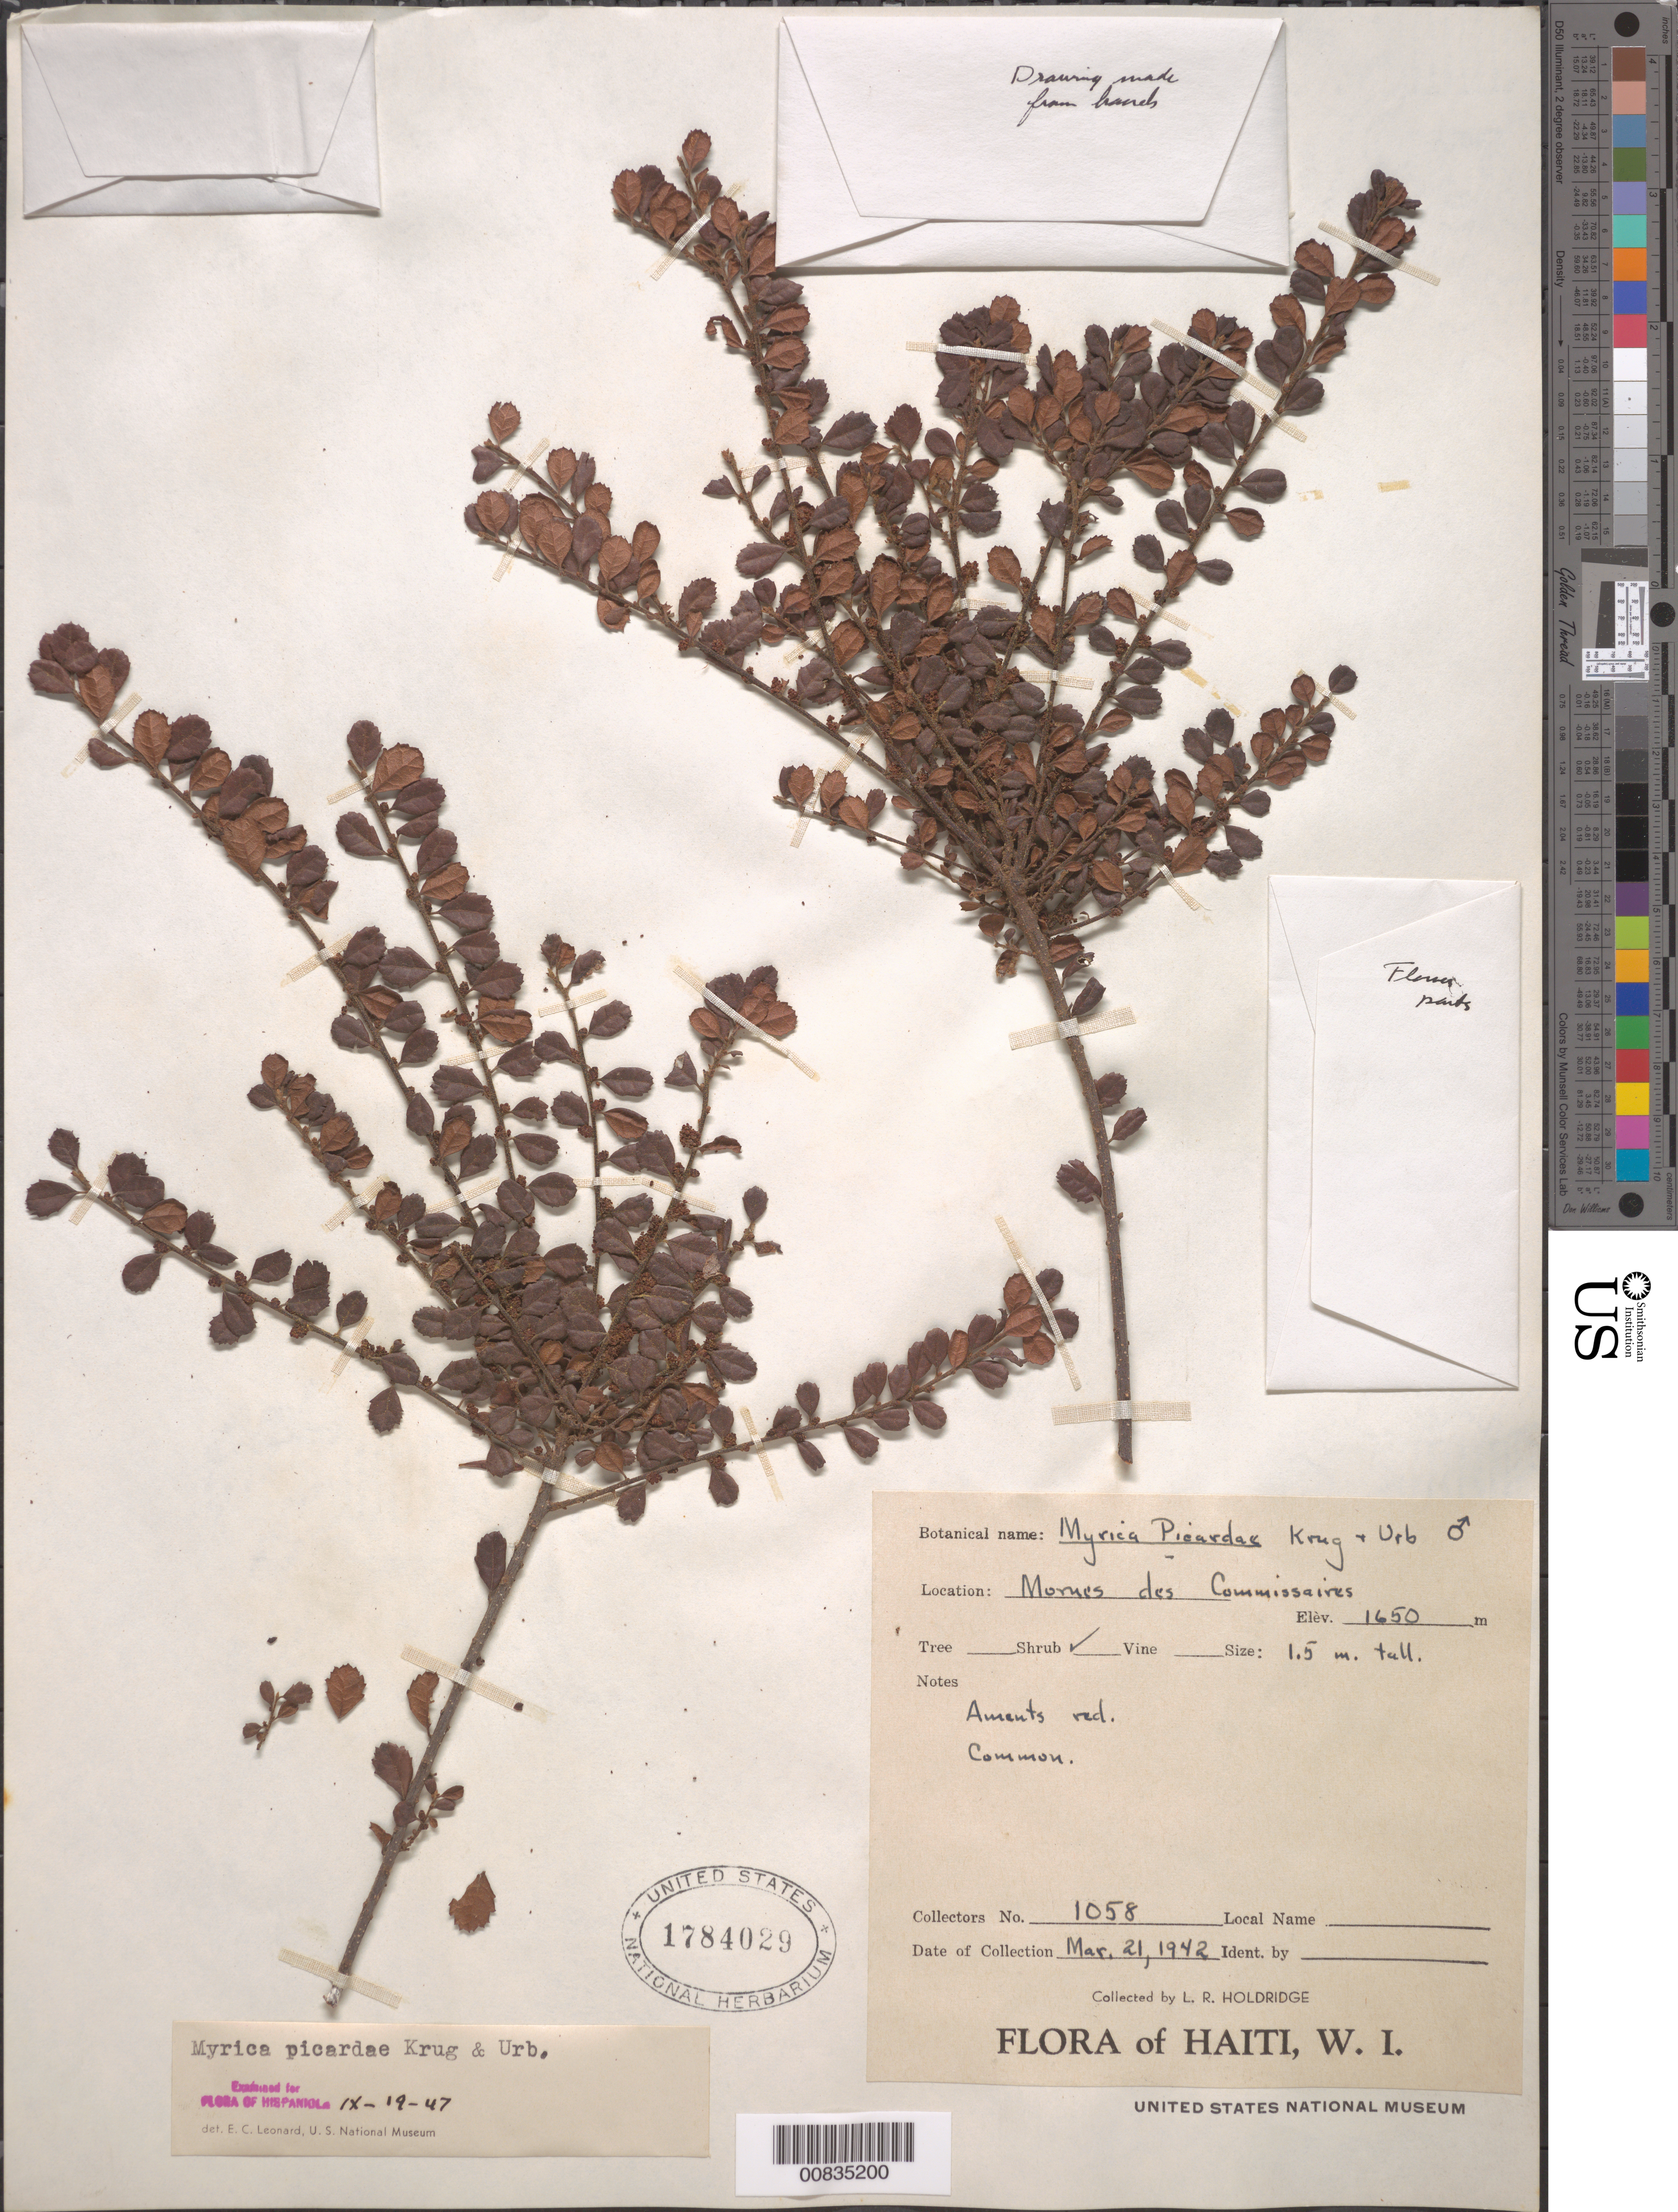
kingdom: Plantae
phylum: Tracheophyta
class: Magnoliopsida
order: Fagales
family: Myricaceae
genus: Morella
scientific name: Morella picardae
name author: (Krug & Urb.) Wilbur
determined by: Strong, Mark T., (BOT), Smithsonian Institution - National Museum of Natural History (UNITED STATES)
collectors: L. Holdridge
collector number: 1058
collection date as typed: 21 Mar 1942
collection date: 1942-03-21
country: Haiti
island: Hispaniola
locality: Mornes des Commissaires.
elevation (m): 1650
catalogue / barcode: US 1784029